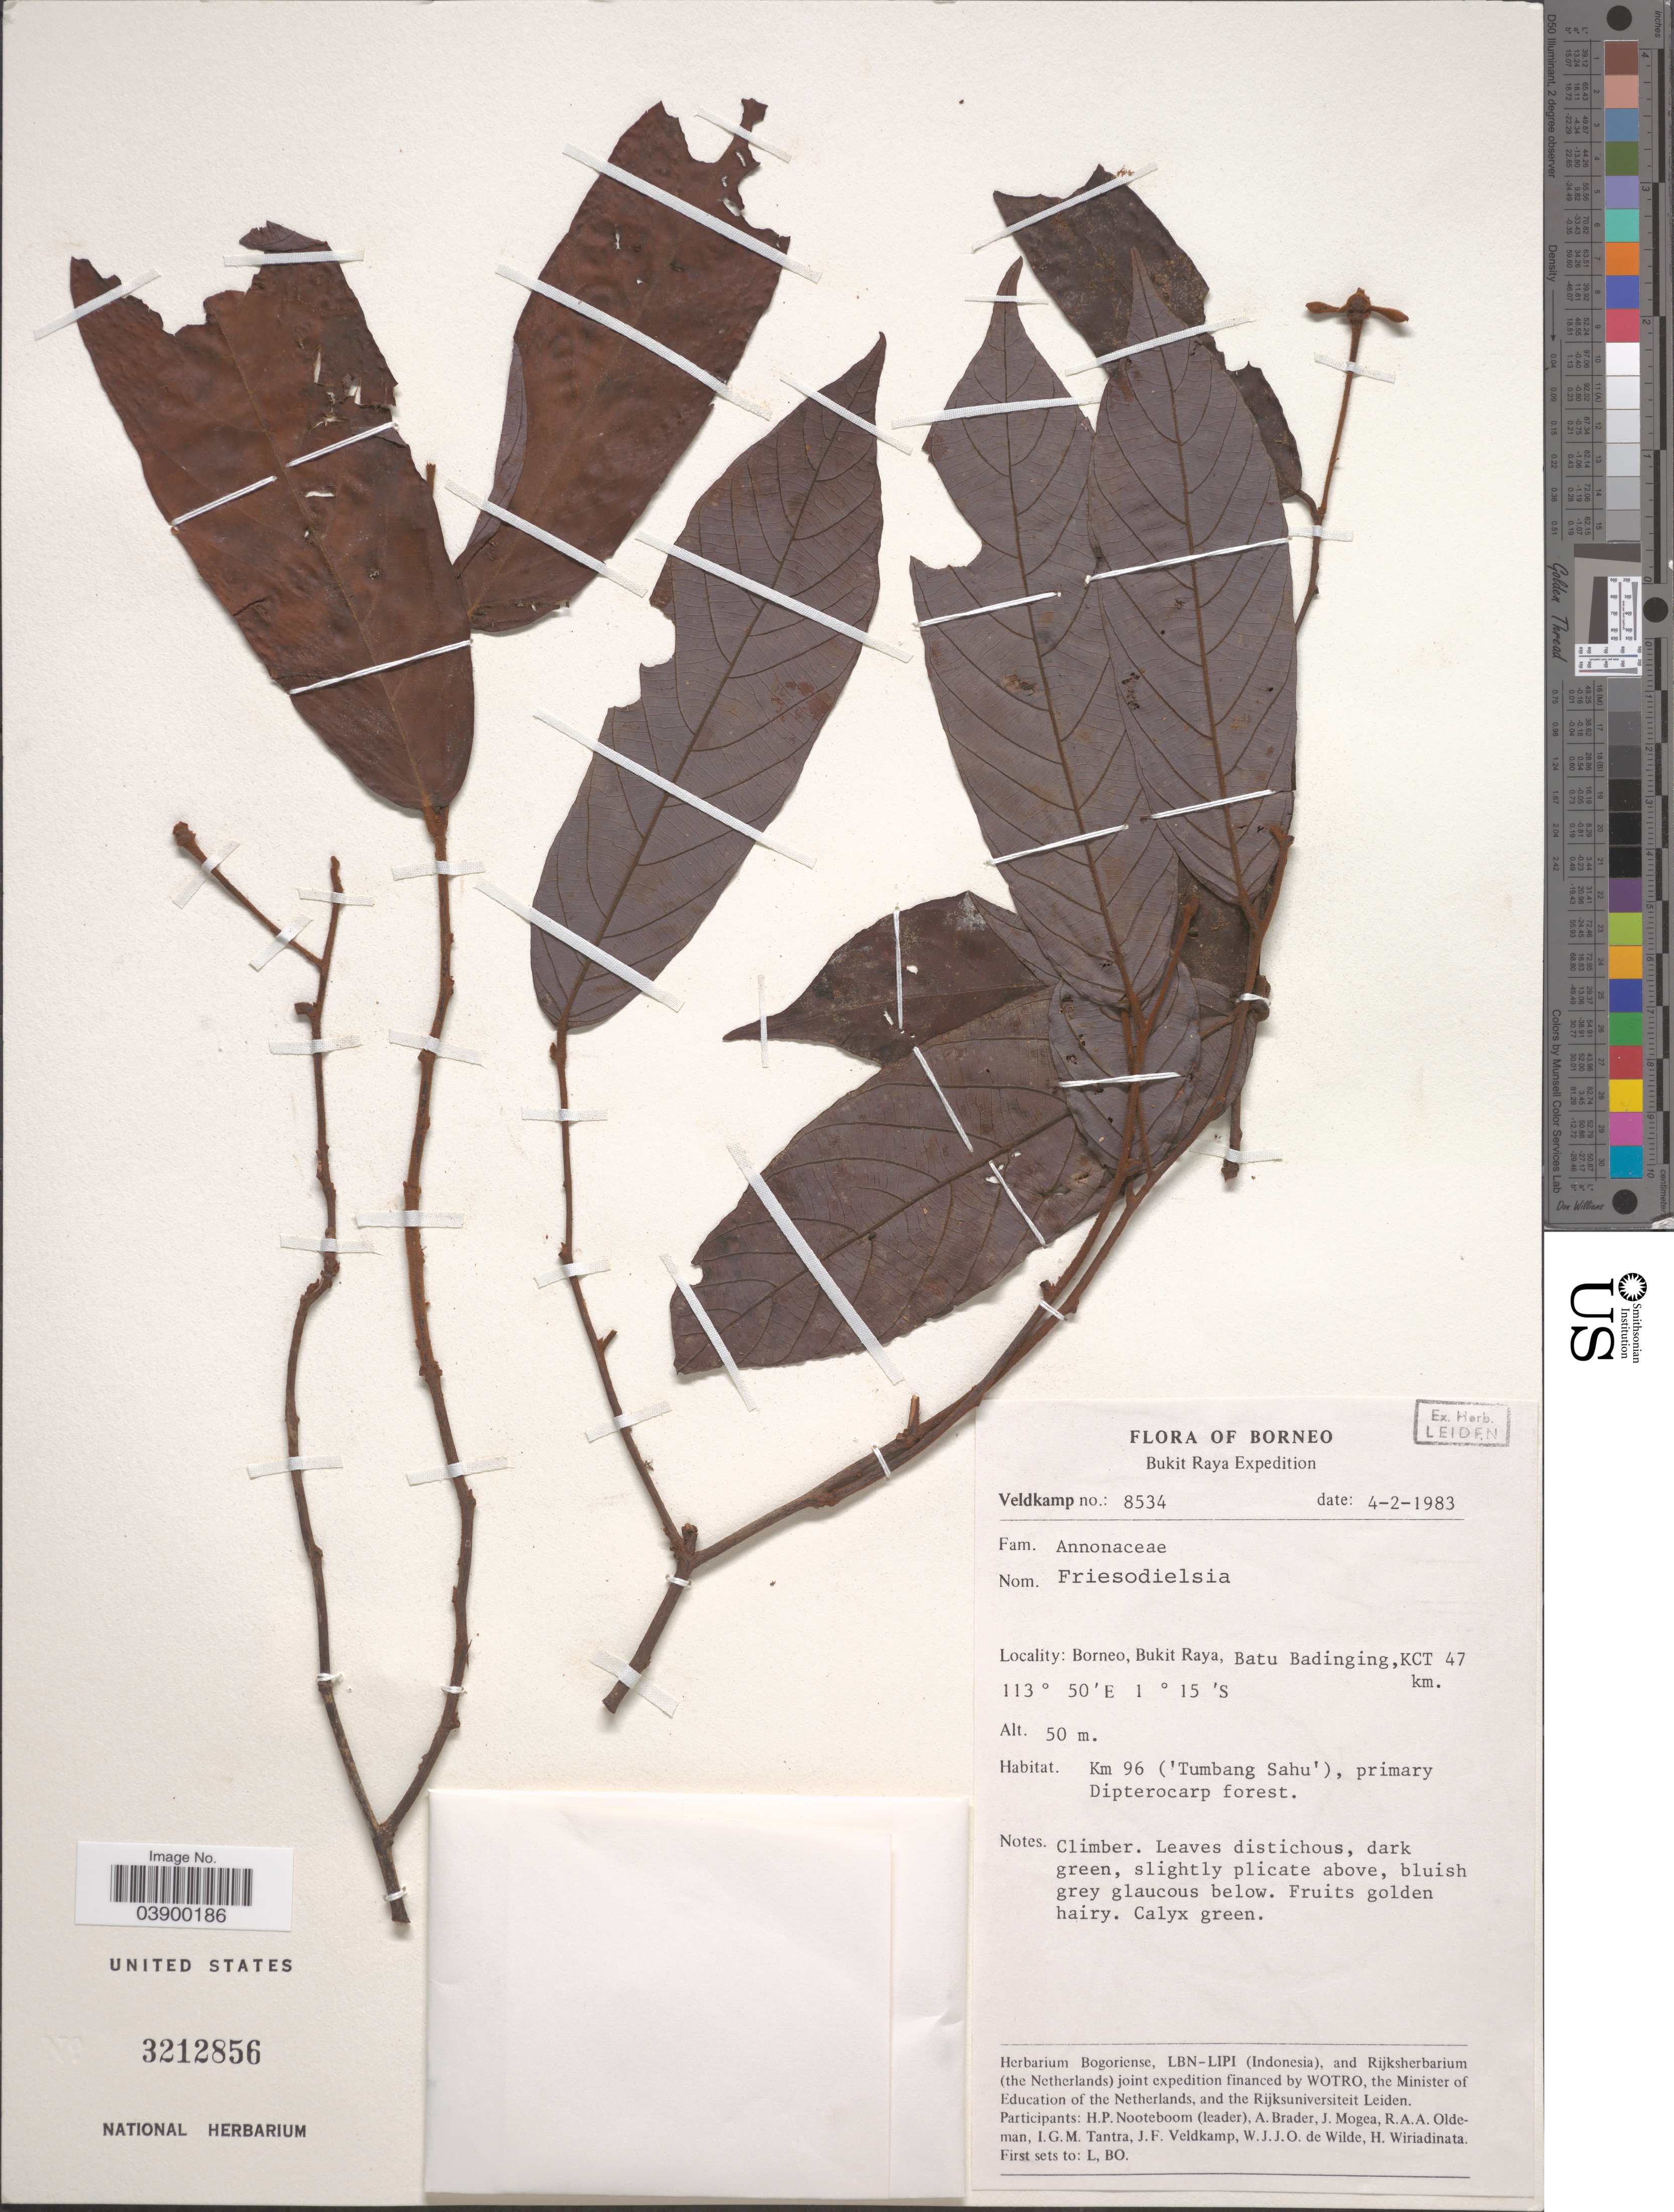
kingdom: Plantae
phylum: Tracheophyta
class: Magnoliopsida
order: Magnoliales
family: Annonaceae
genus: Friesodielsia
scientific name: Friesodielsia sp.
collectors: J. F. Veldkamp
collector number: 8534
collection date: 1983-02-04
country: Indonesia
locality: Borneo, Bukit Raya, Batu Badinging, KCT 47 km. Km 96.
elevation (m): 50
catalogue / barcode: US 3212856